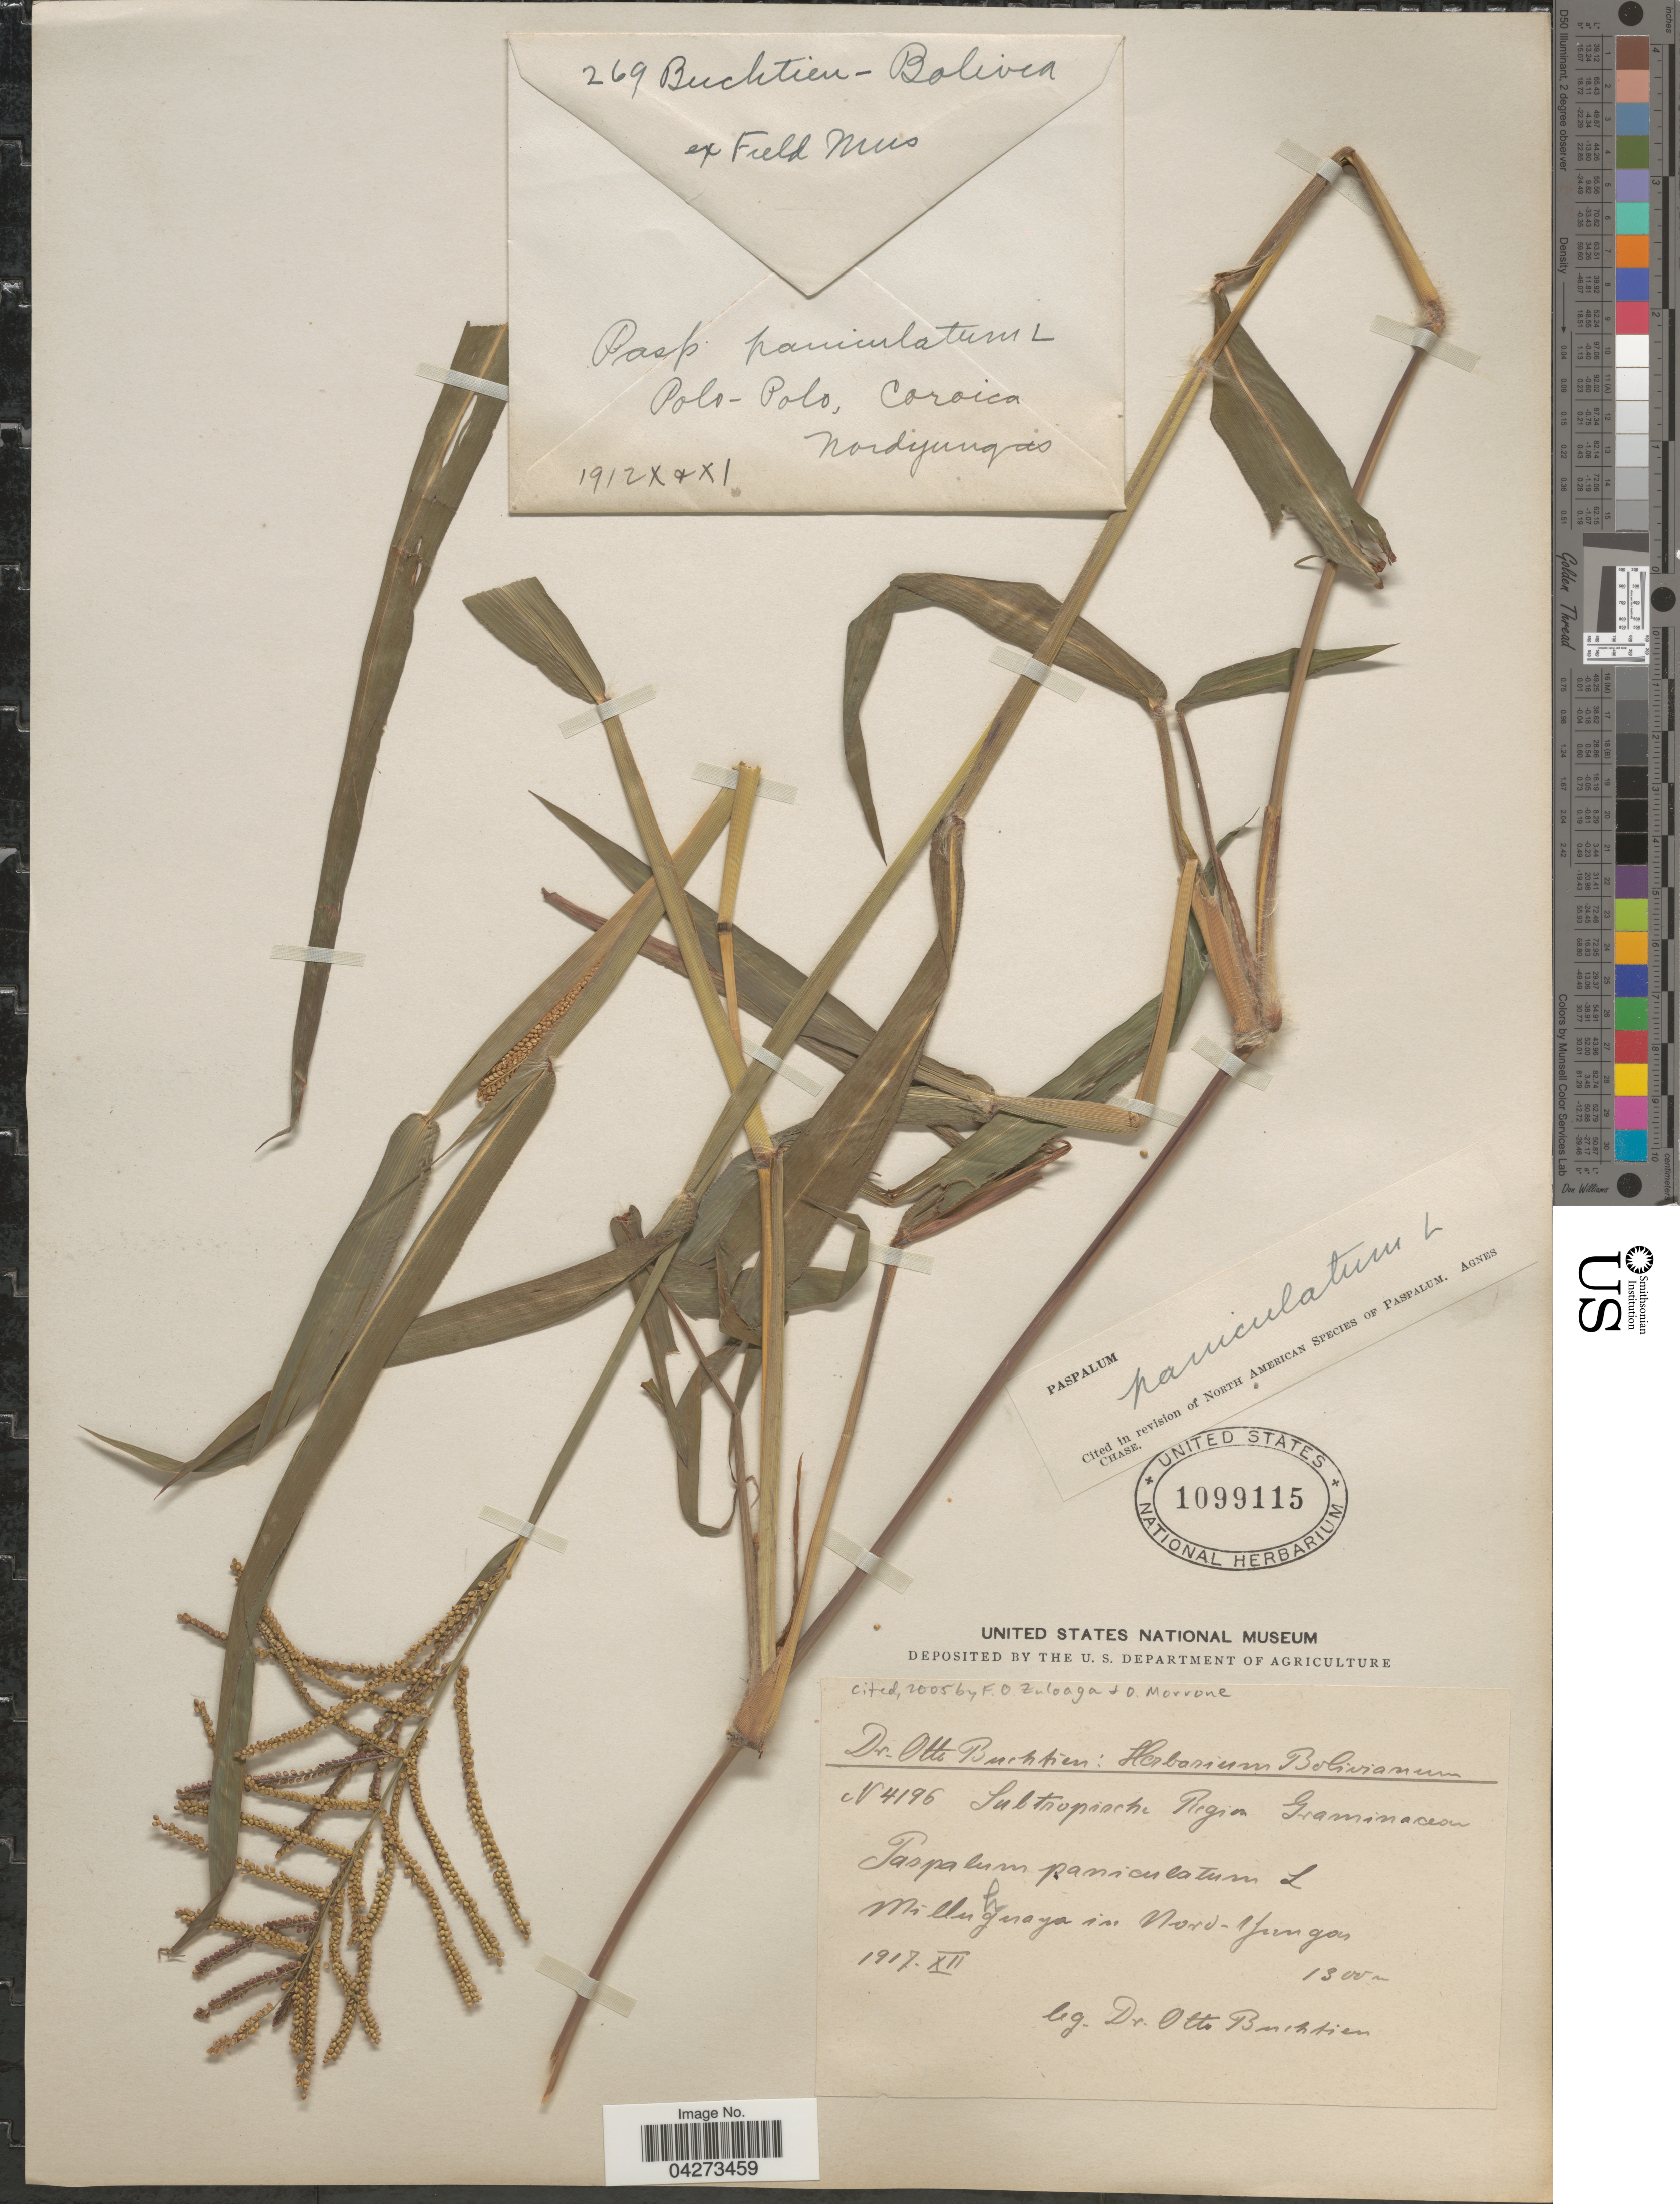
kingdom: Plantae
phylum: Tracheophyta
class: Liliopsida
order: Poales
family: Poaceae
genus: Paspalum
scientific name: Paspalum paniculatum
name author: L.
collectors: Buchtien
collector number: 269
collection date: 1912-10/1912-11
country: Bolivia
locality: Polo-Polo, Coroico. Nordyungas.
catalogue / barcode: US 1099115-2